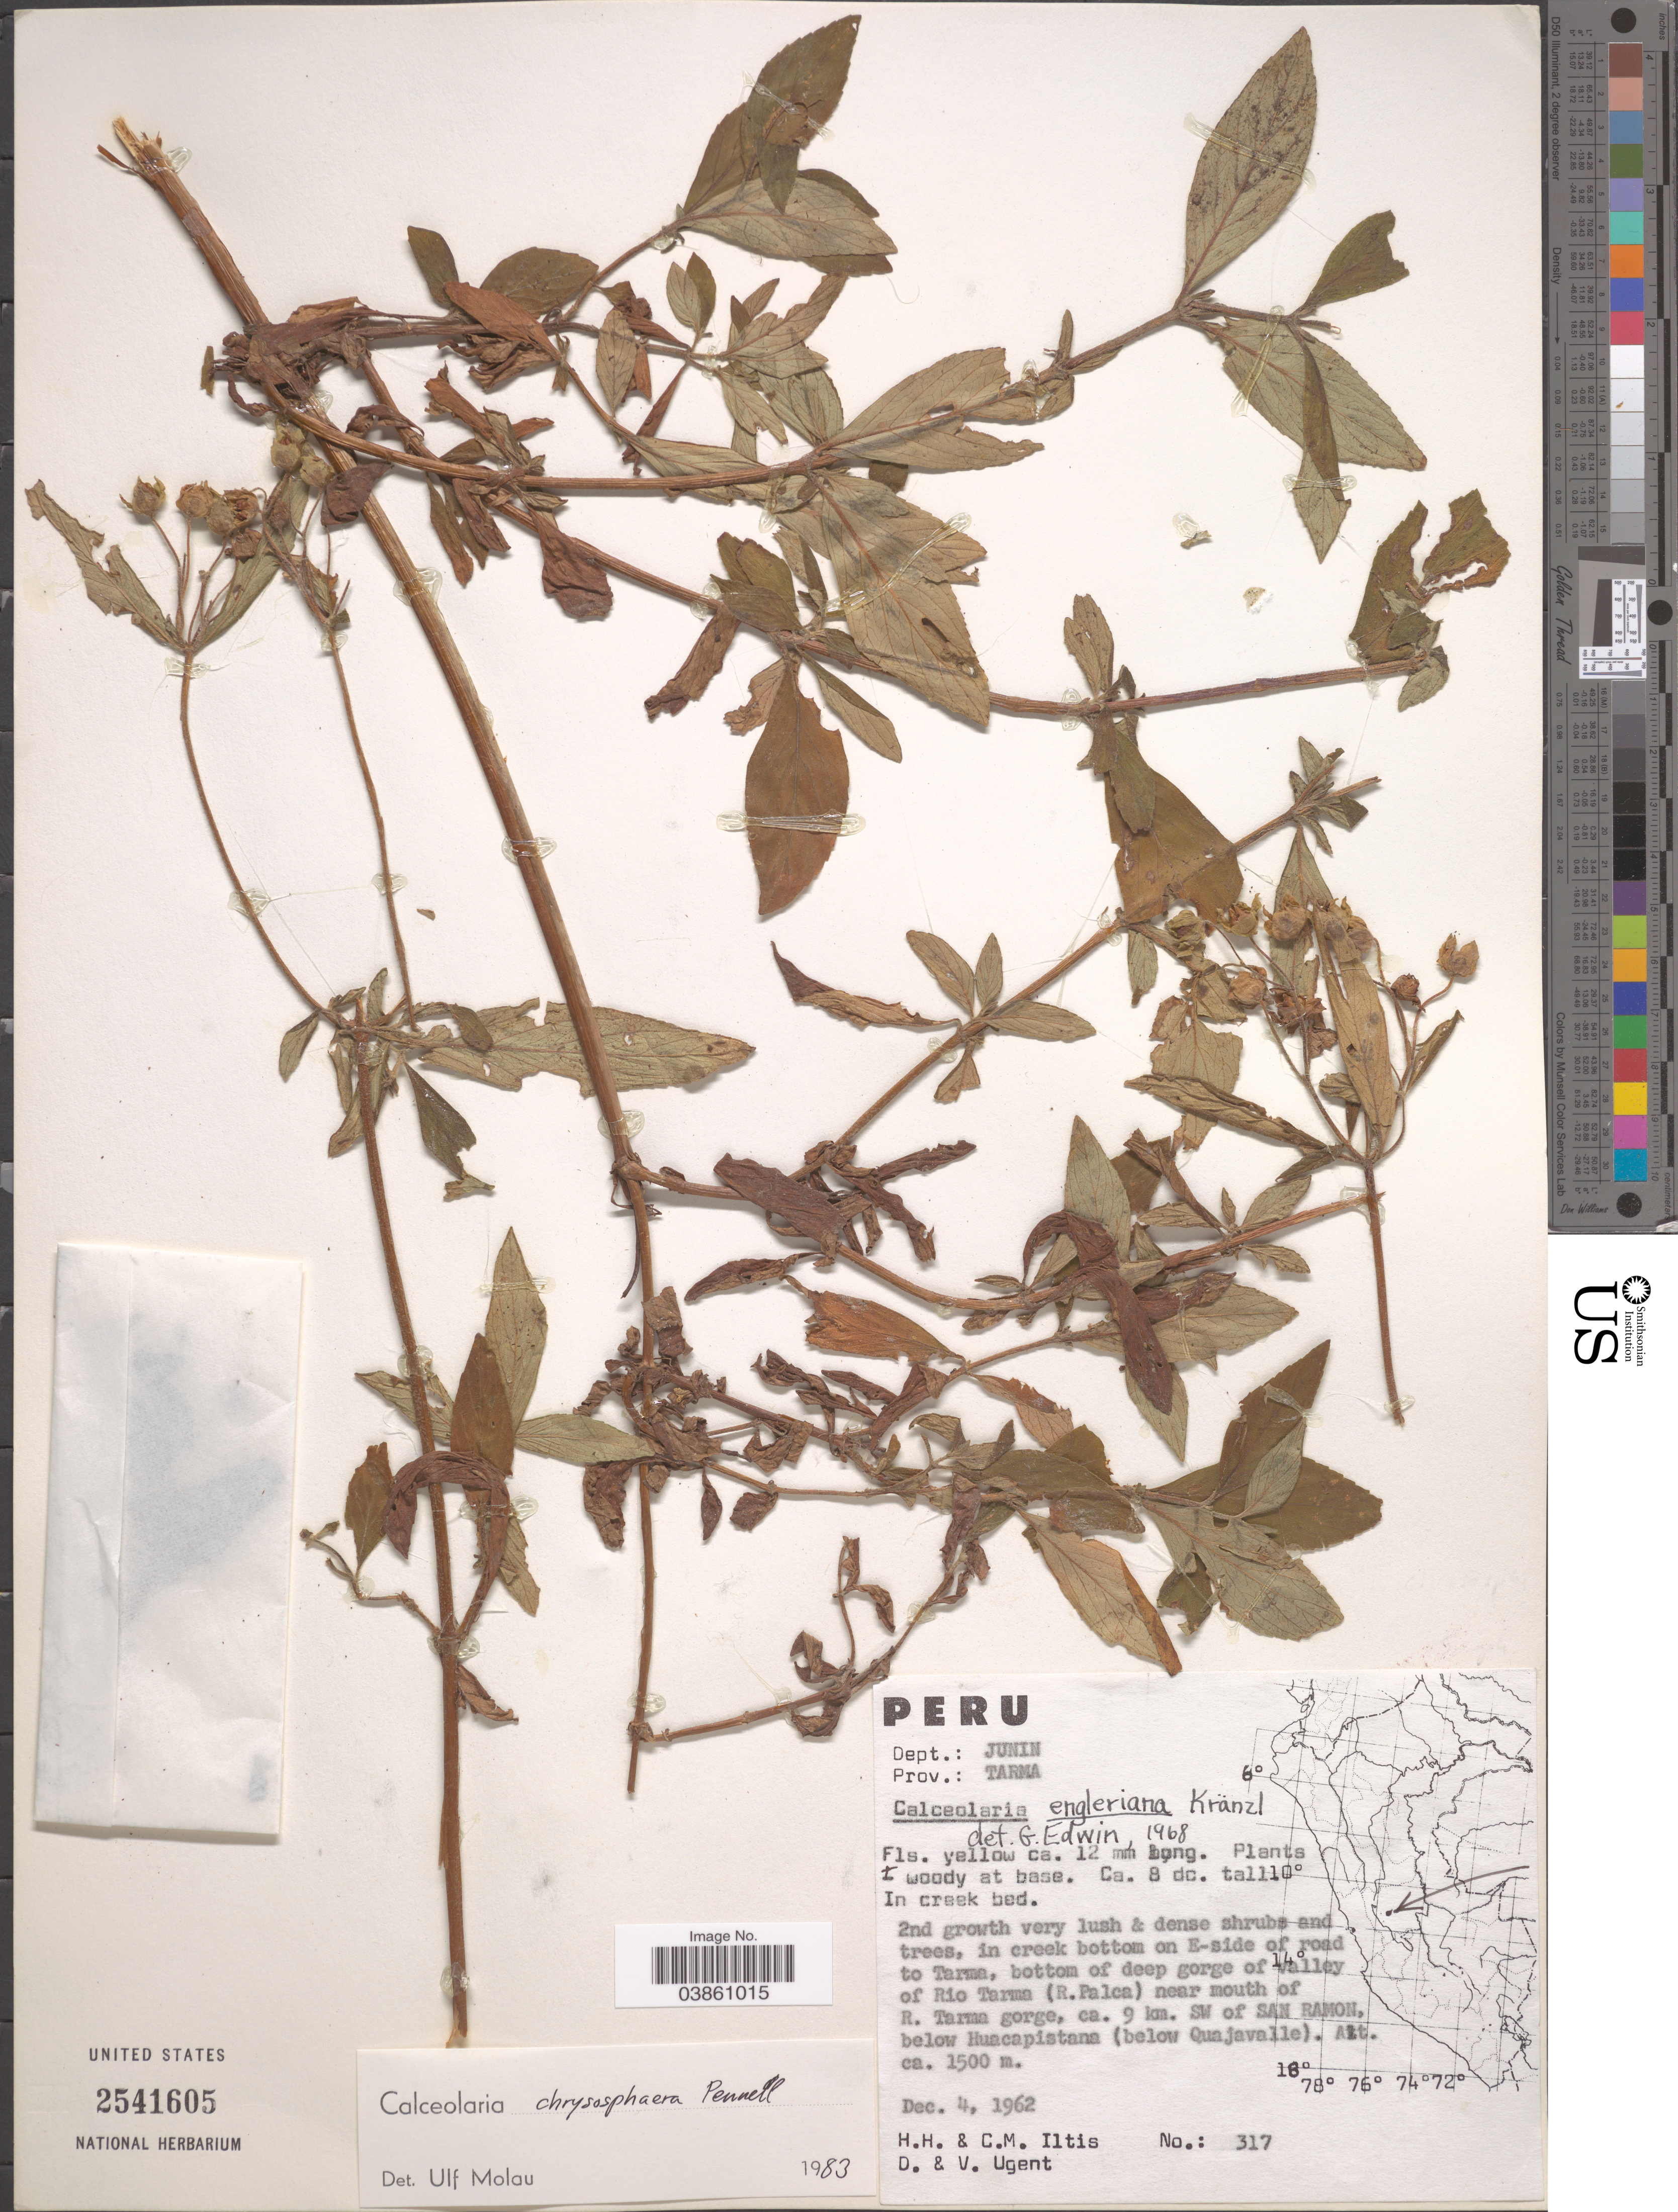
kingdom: Plantae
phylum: Tracheophyta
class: Magnoliopsida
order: Lamiales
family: Calceolariaceae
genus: Calceolaria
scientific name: Calceolaria chrysosphaera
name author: Pennell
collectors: H. H. Iltis, C. M Iltis, D. Ugent & V. Ugent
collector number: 317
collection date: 1962-12-04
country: Peru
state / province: Junín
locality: Dept.: Junin. Prov.: Tarma. In creek on E-side of road to Tarma, bottom of deep gorge of valley of Rio Tarma (R. Palca) near mouth of R. Tarma gorge, ca. 9 km. SW of San Ramon, below Huacapistana (below Quajavalle).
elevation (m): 1500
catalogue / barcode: US 2541605